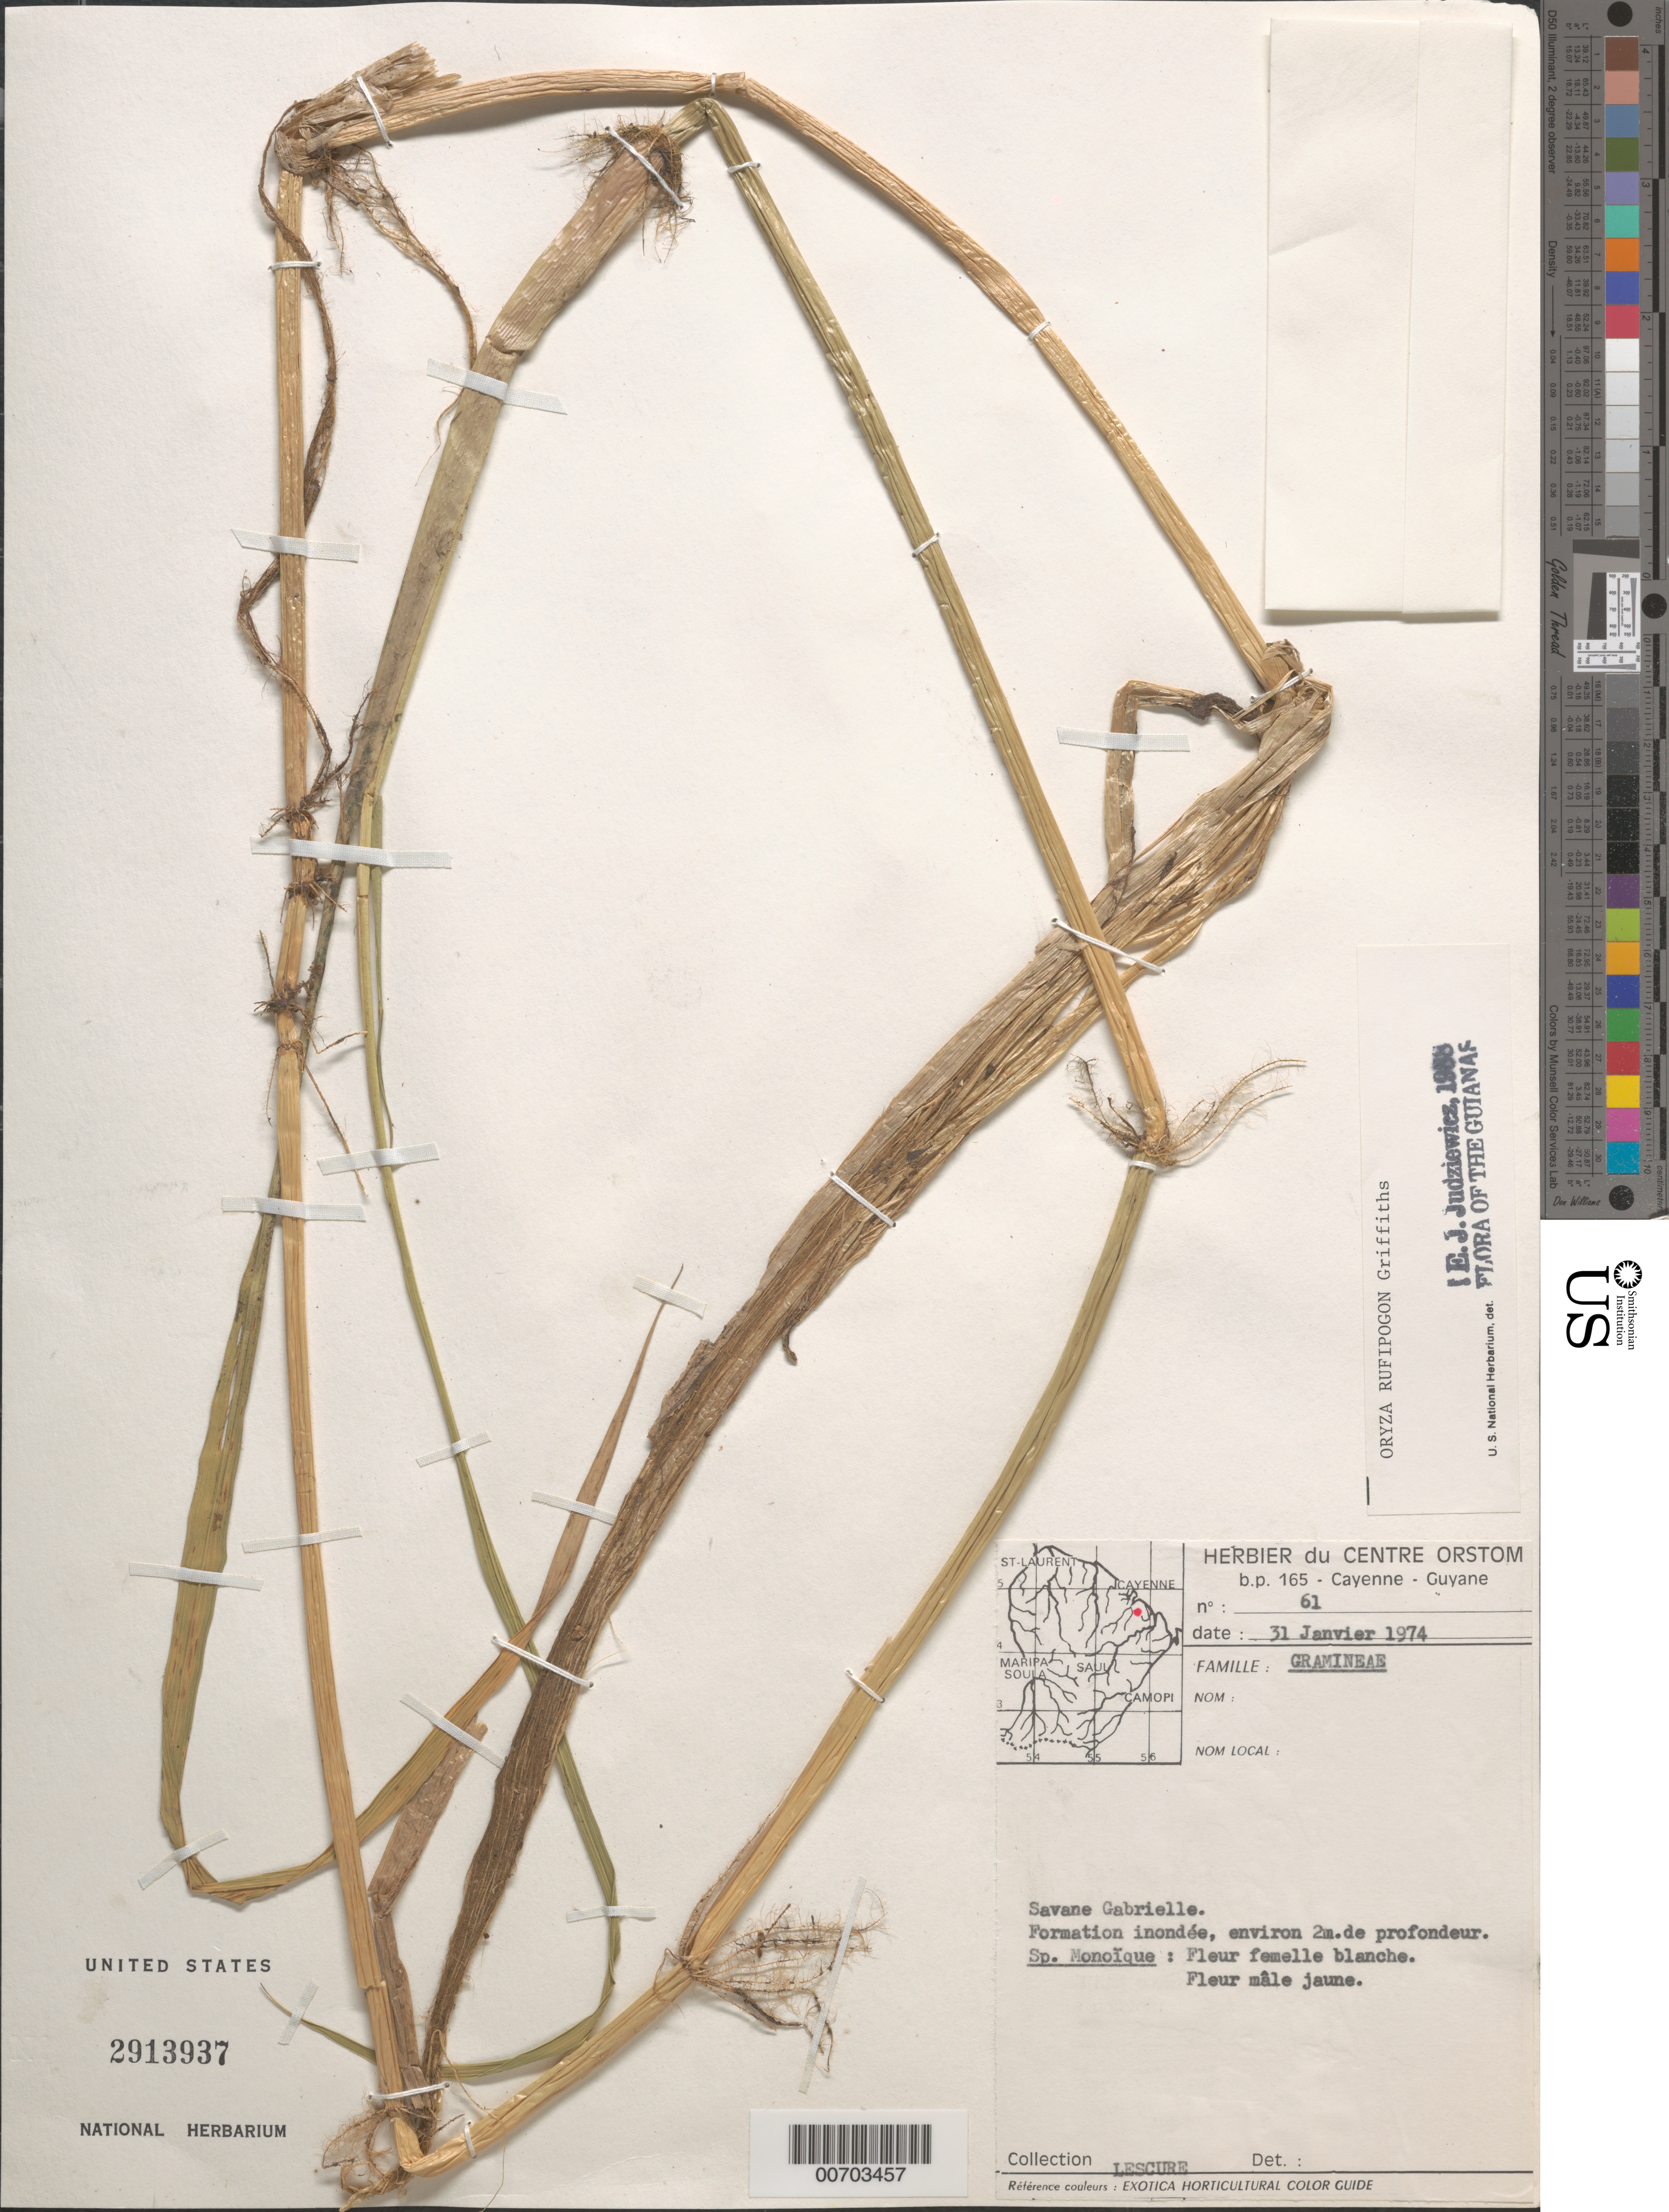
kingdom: Plantae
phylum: Tracheophyta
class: Liliopsida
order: Poales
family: Poaceae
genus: Oryza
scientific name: Oryza rufipogon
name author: Griffith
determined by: Judziewicz, E. J.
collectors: J.-P. Lescure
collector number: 61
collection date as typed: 31-Jan-74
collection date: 1974-01-31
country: French Guiana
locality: Savane Gabrielle, Cayenne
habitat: Inundated formation, 2 m. from border with woods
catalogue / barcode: US 2913937